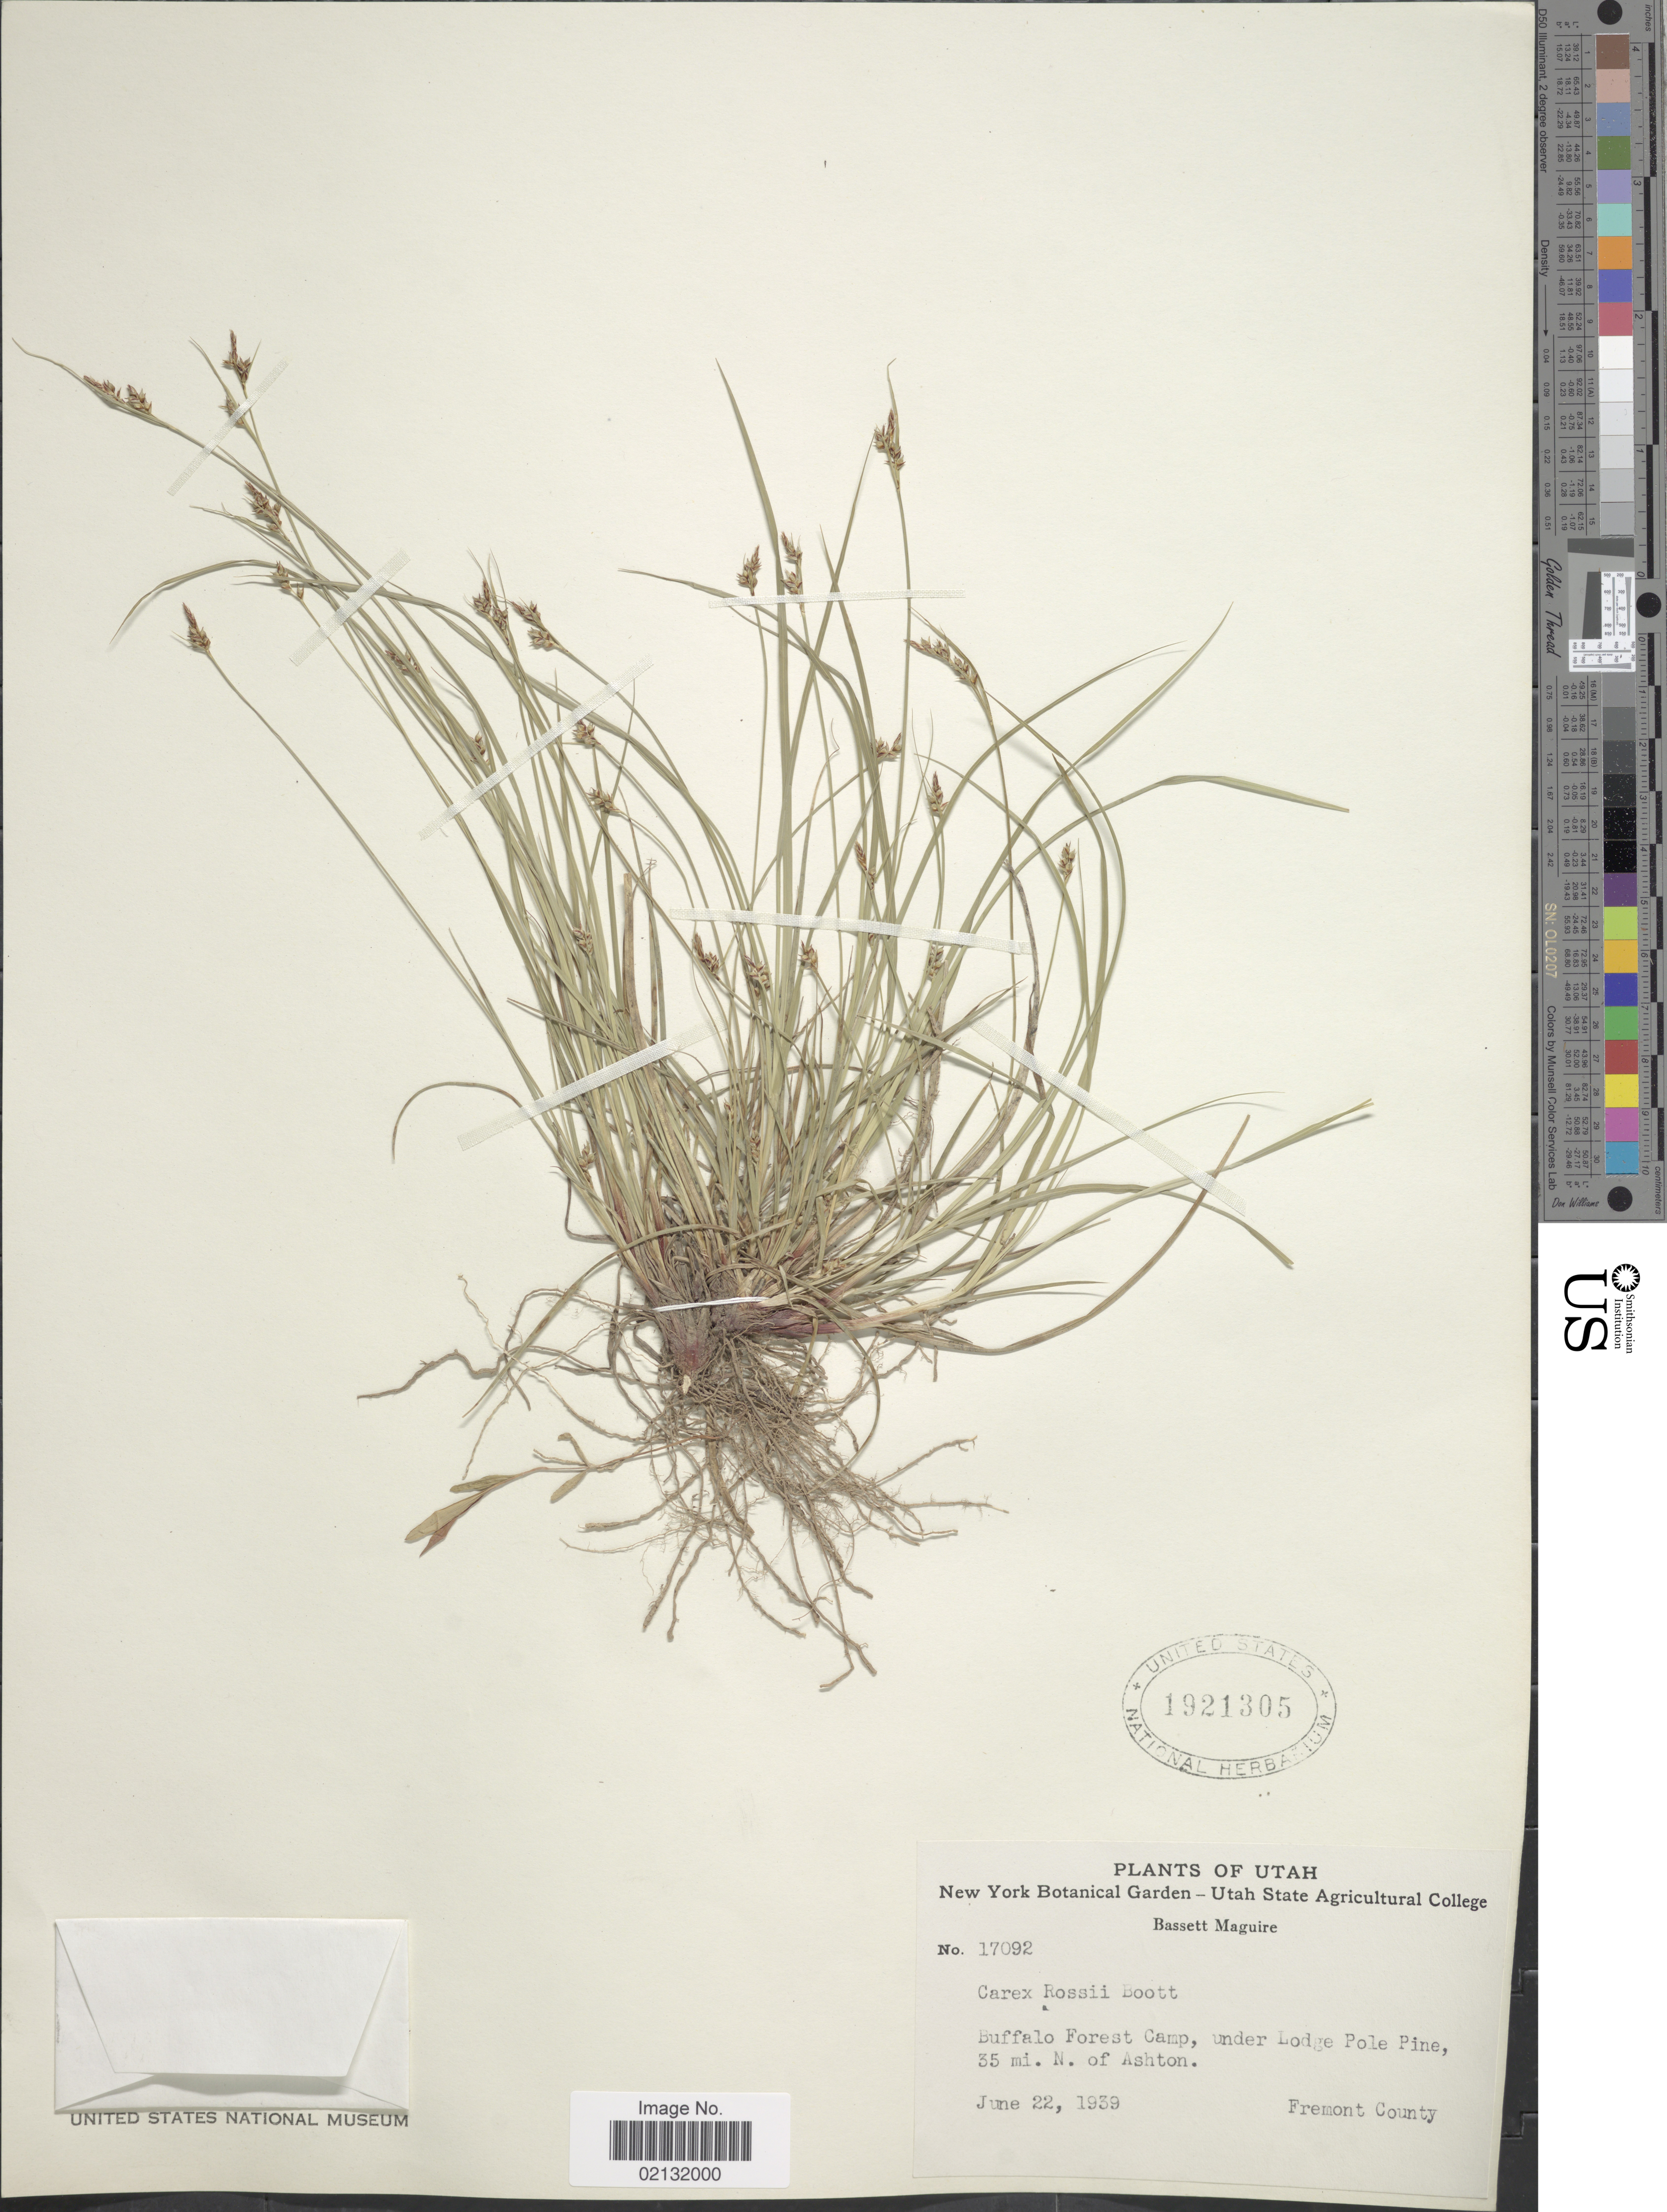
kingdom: Plantae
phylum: Tracheophyta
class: Liliopsida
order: Poales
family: Cyperaceae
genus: Carex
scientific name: Carex rossii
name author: Boott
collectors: B. Maguire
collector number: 17092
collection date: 1939-06-22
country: United States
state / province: Utah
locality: Utah, Buffalo Forest Camp, under Lodge Pole Pine 35 mi. N. of Ashton. Fremont County.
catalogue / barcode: US 1921305